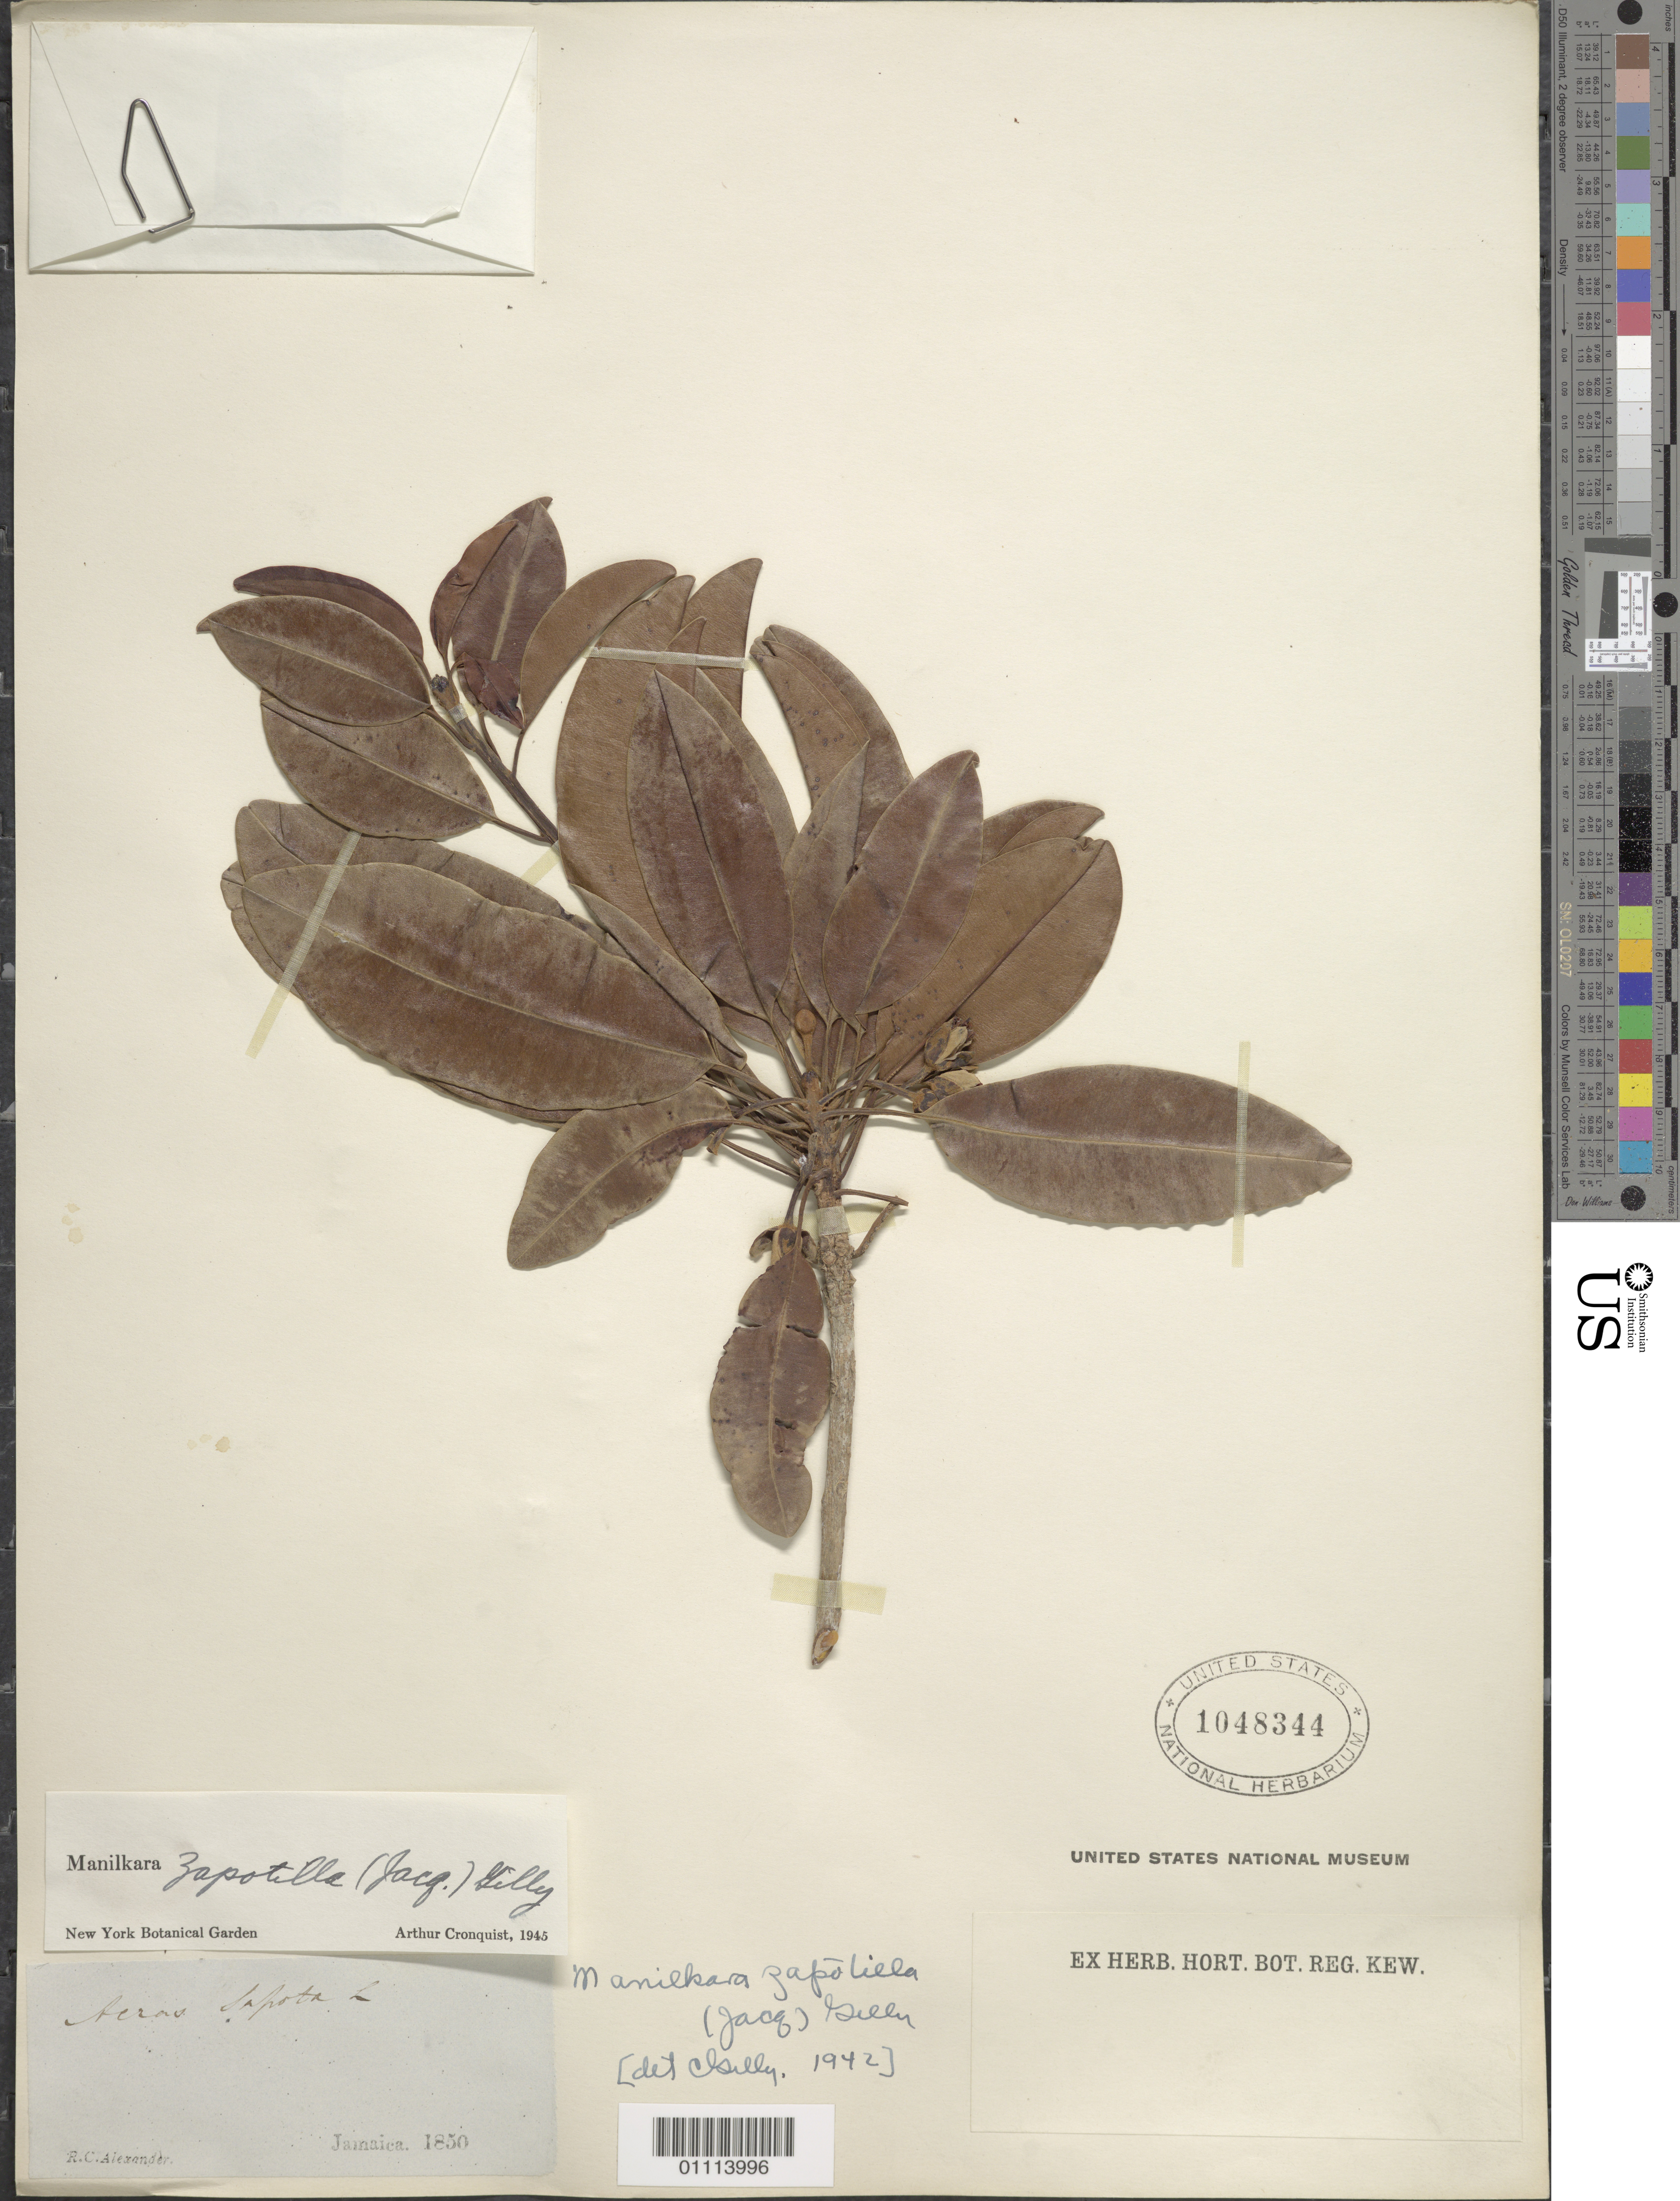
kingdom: Plantae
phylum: Tracheophyta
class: Magnoliopsida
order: Ericales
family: Sapotaceae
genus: Manilkara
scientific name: Manilkara zapotilla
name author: (Jacq.) Gilly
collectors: R. C. Alexander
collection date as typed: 1850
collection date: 1850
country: Jamaica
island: Jamaica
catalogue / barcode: US 1048344